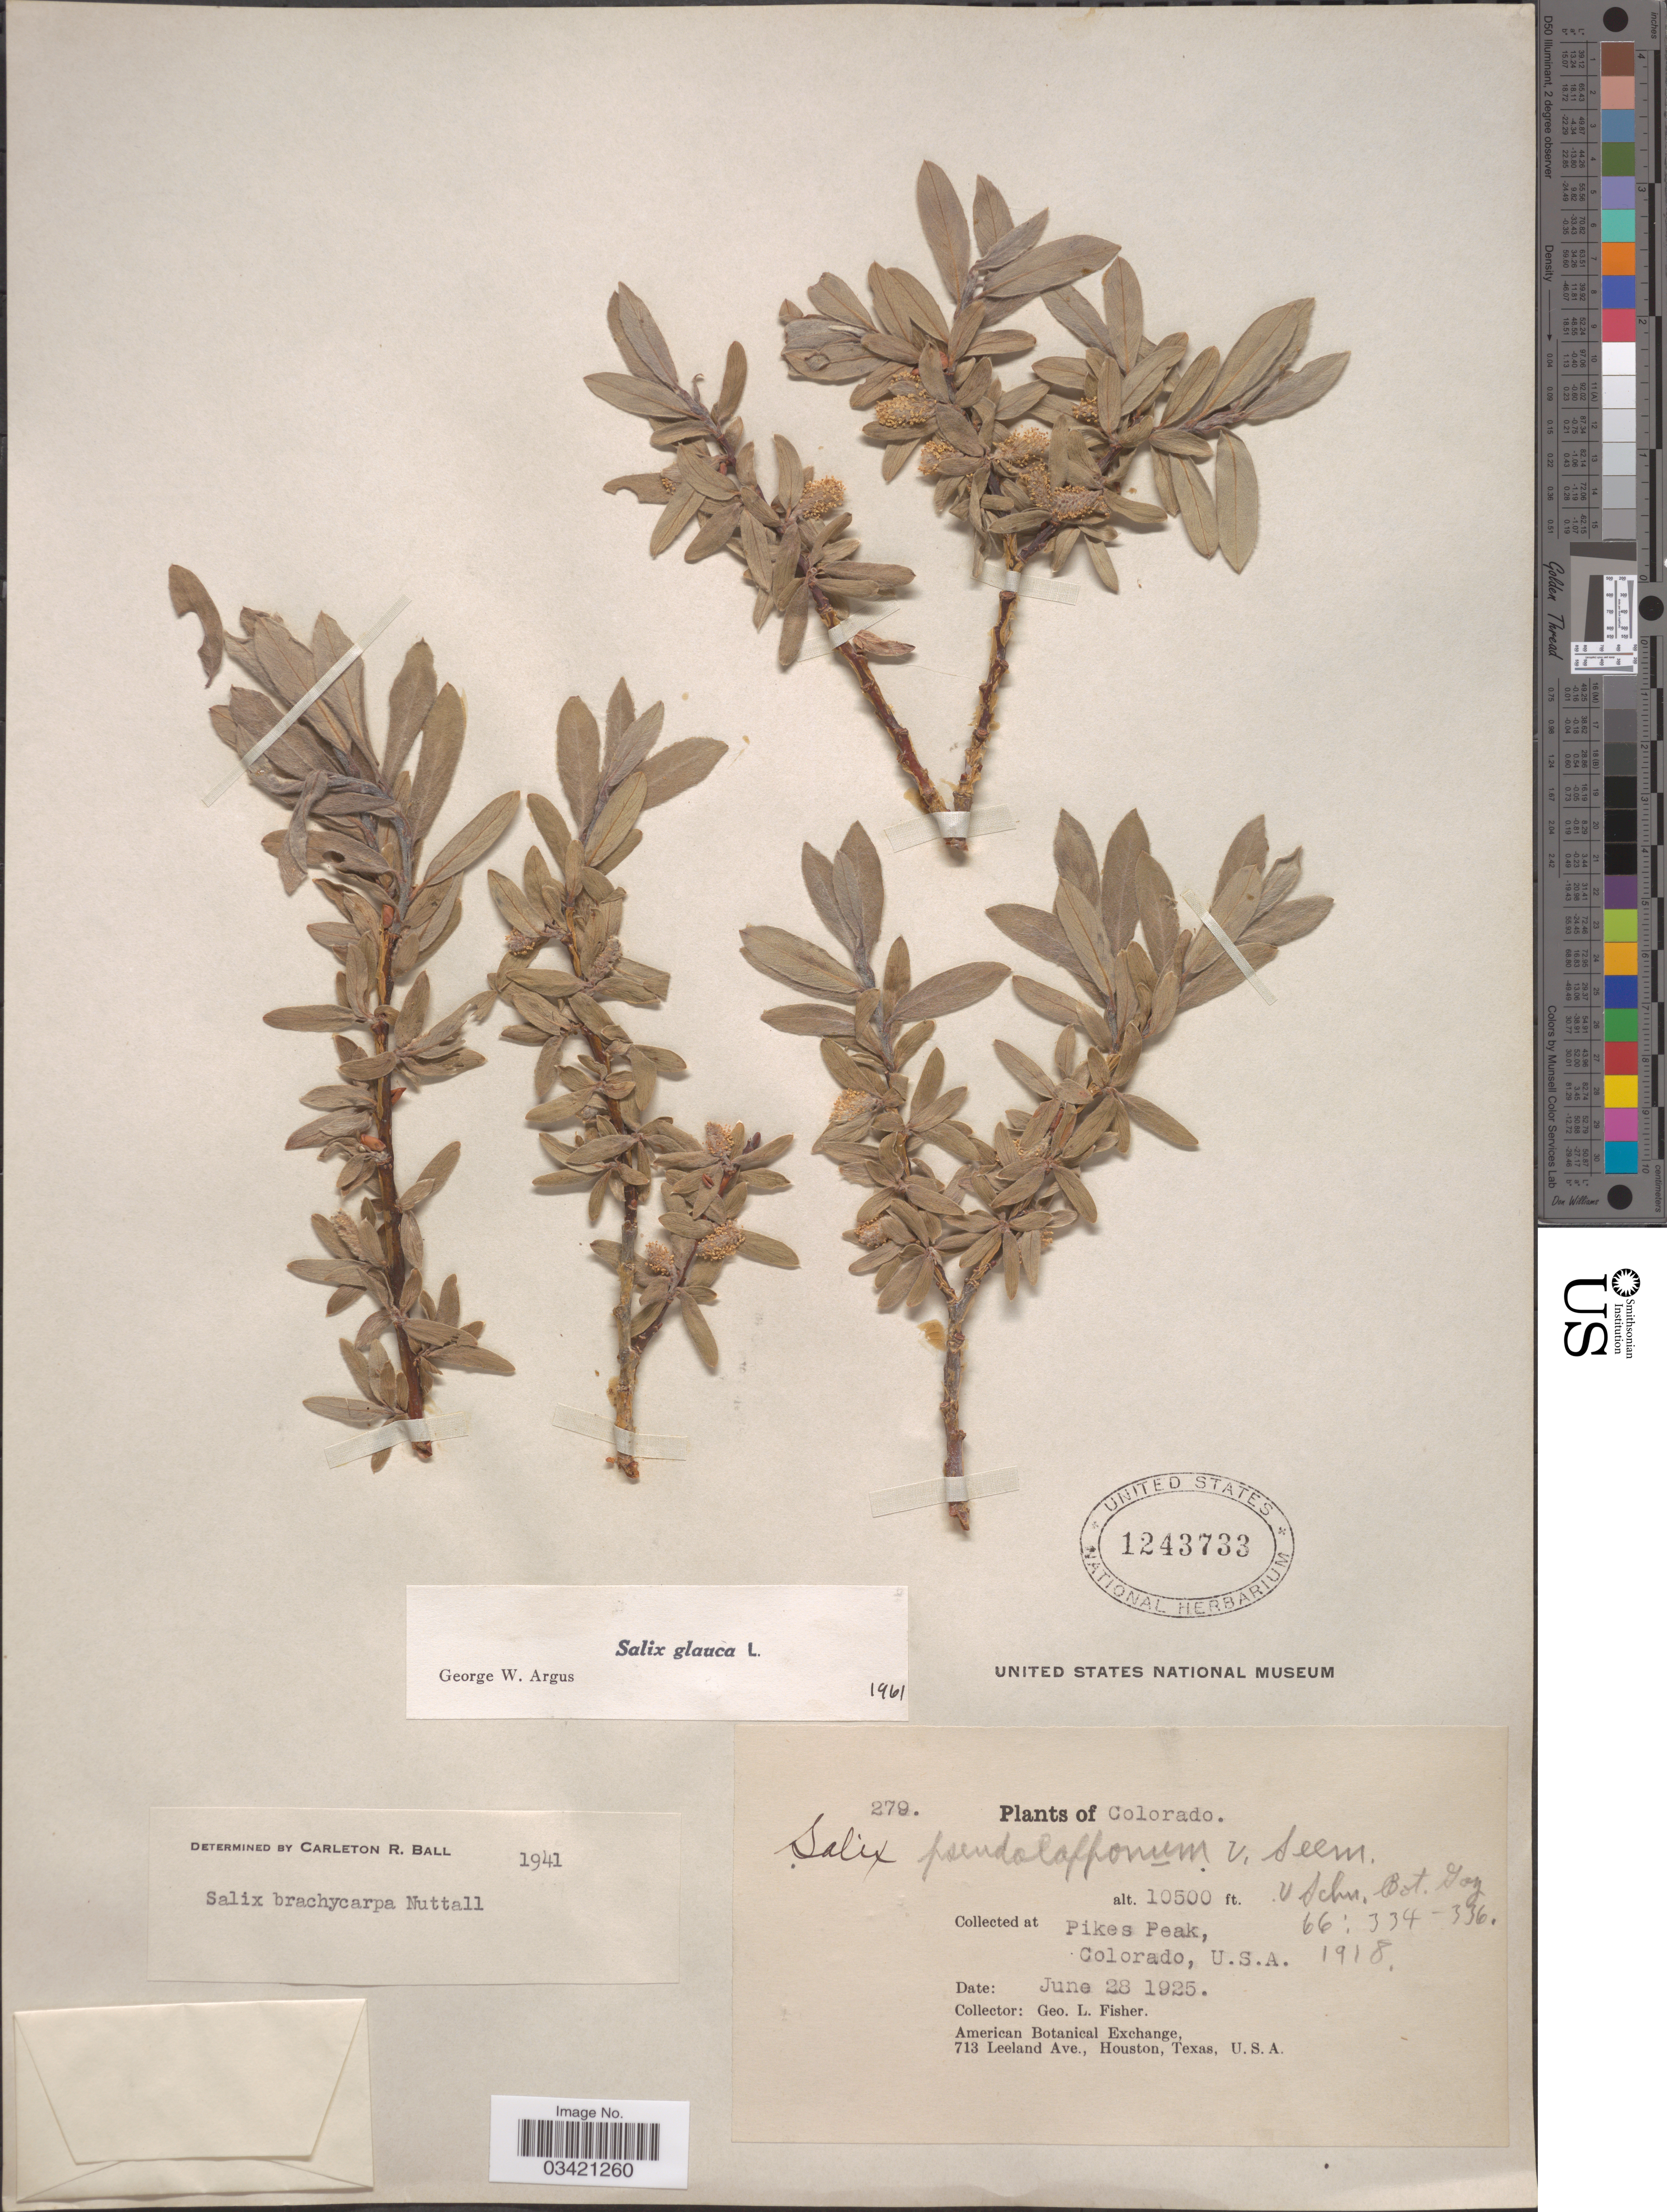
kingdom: Plantae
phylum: Tracheophyta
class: Magnoliopsida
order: Malpighiales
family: Salicaceae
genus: Salix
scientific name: Salix glauca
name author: L.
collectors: G. L. Fisher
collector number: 279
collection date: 1925-06-28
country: United States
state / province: Colorado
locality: Pikes Peak.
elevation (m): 3200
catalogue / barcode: US 1243733